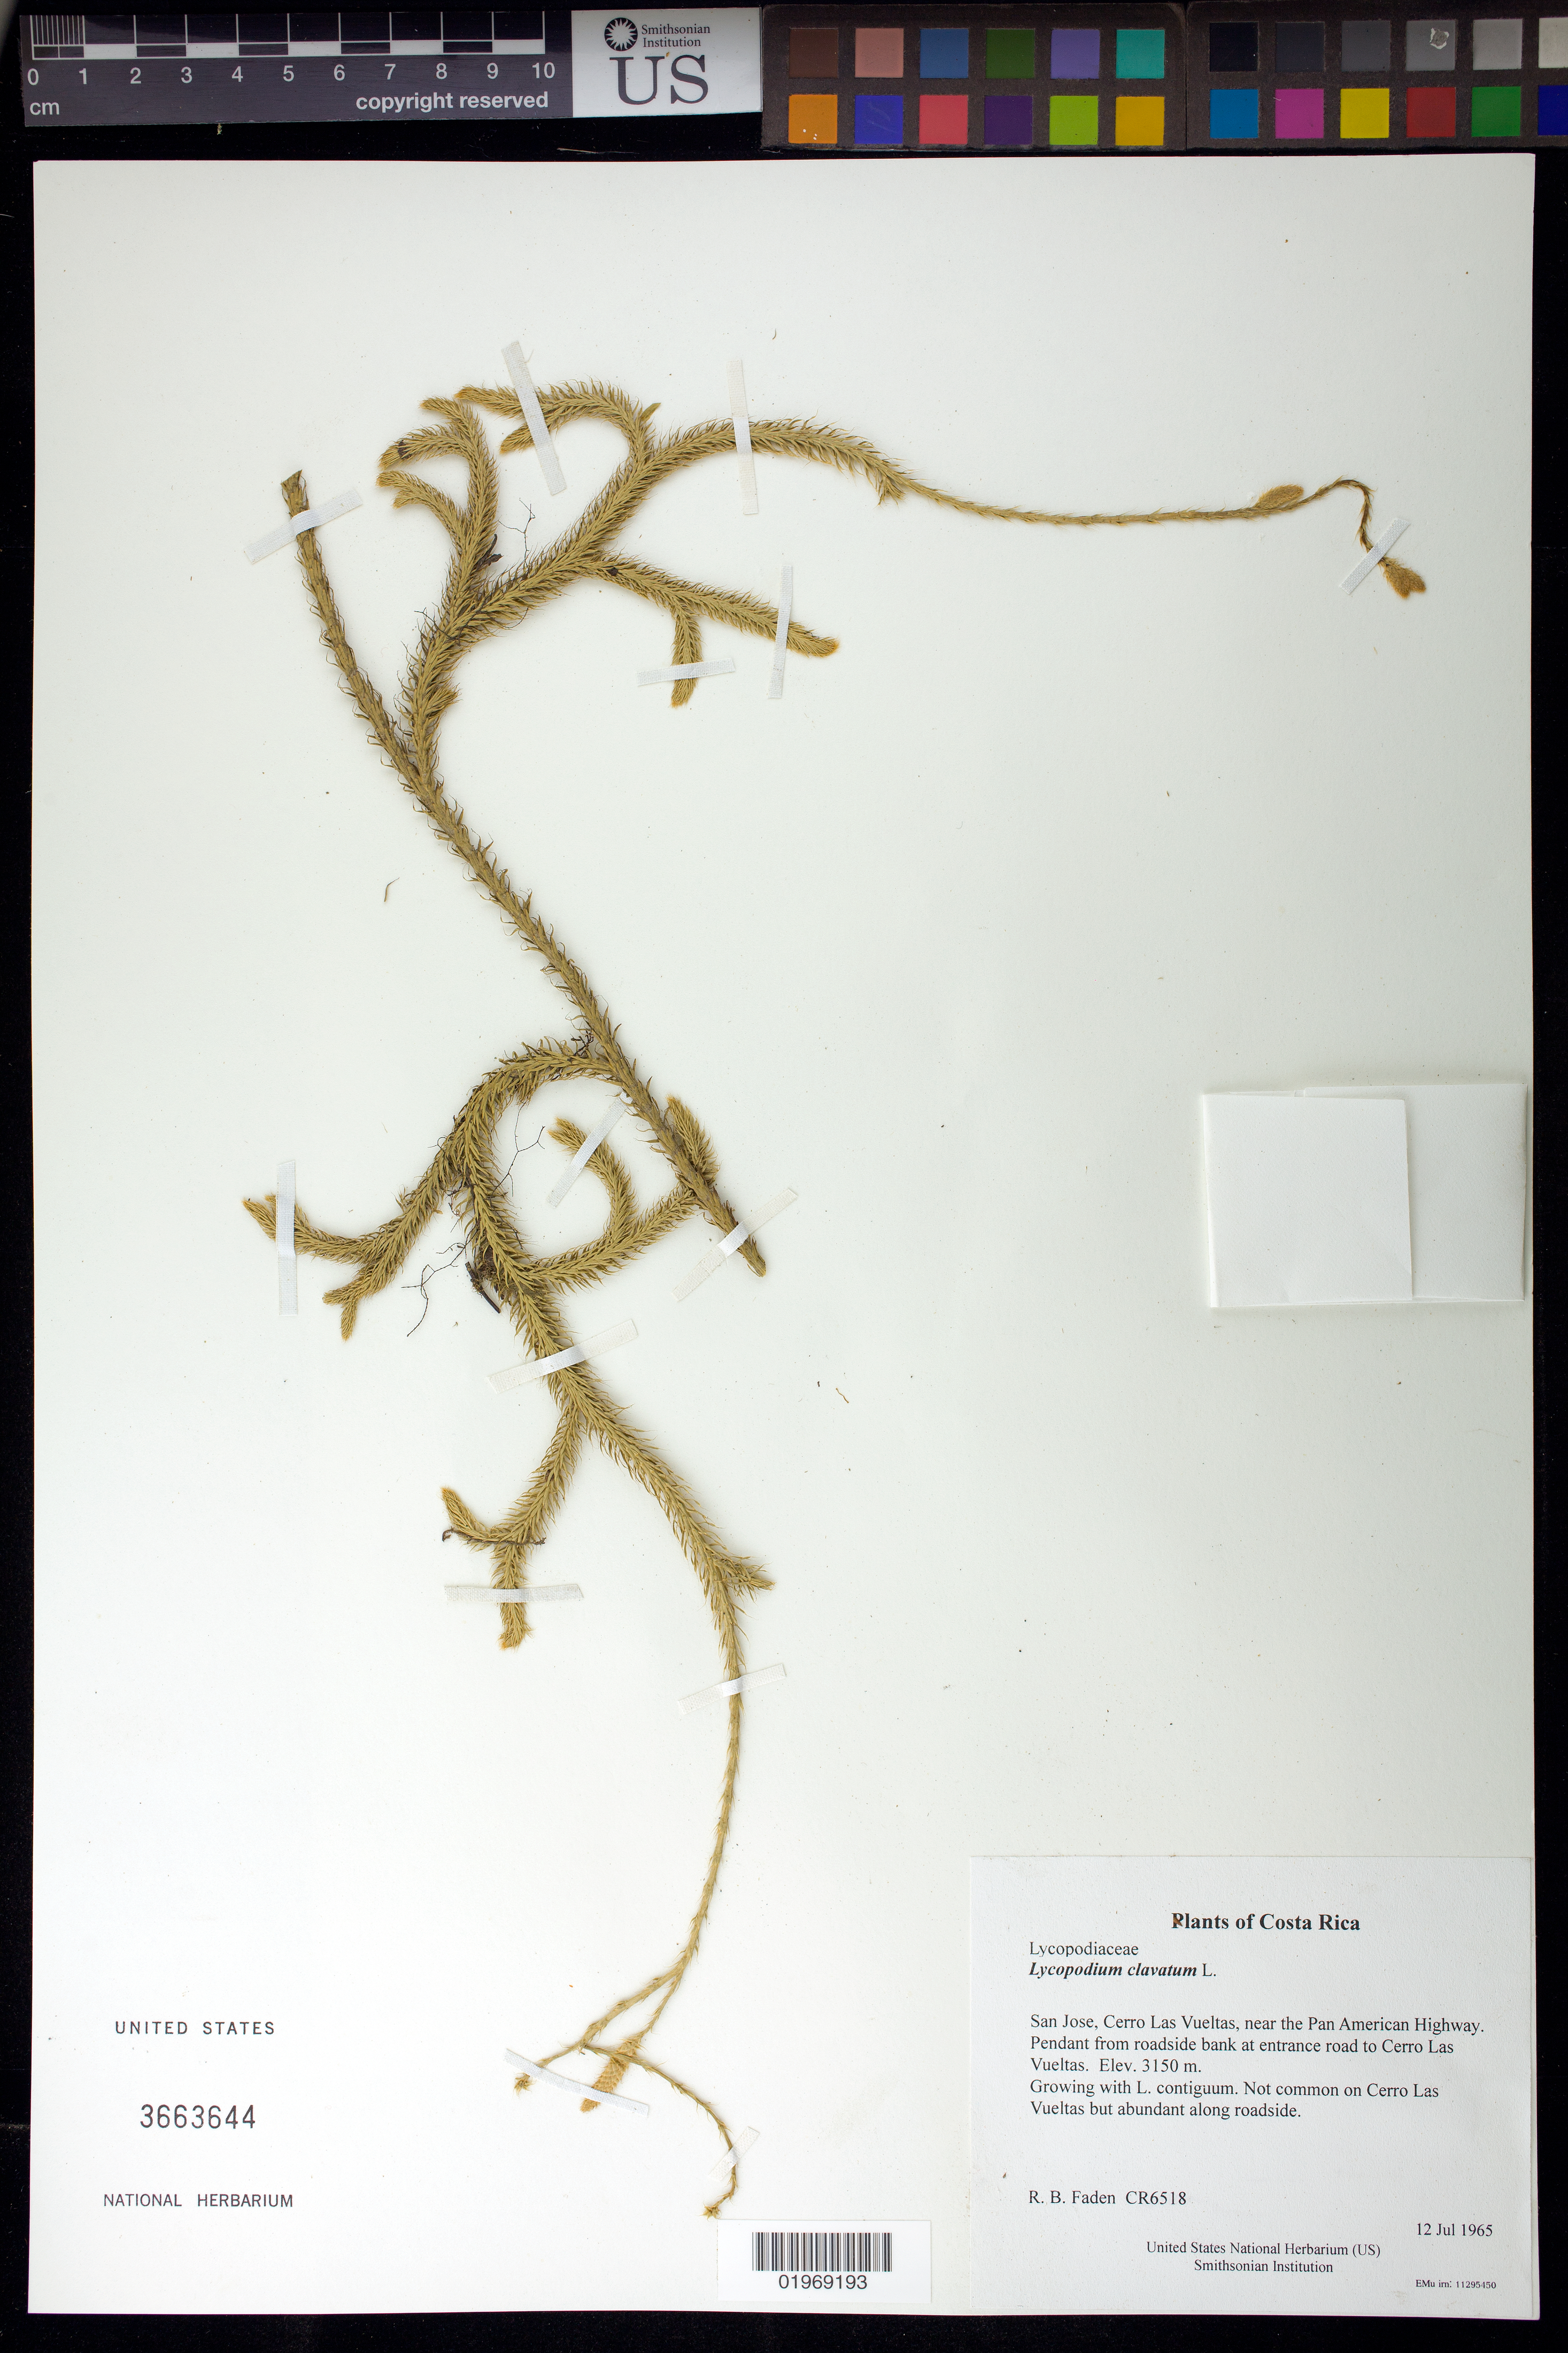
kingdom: Plantae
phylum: Tracheophyta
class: Lycopodiopsida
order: Lycopodiales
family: Lycopodiaceae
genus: Lycopodium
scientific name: Lycopodium clavatum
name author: L.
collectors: R. B. Faden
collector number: CR6518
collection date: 1965-07-12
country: Costa Rica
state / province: San Jose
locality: Cerro Las Vueltas, near the Pan American Highway. Pendant from roadside bank at entrance road to Cerro Las Vueltas.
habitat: Growing with L. contiguum. Not common on Cerro Las Vueltas but abundant along roadside.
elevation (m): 3150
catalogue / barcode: US 3663644